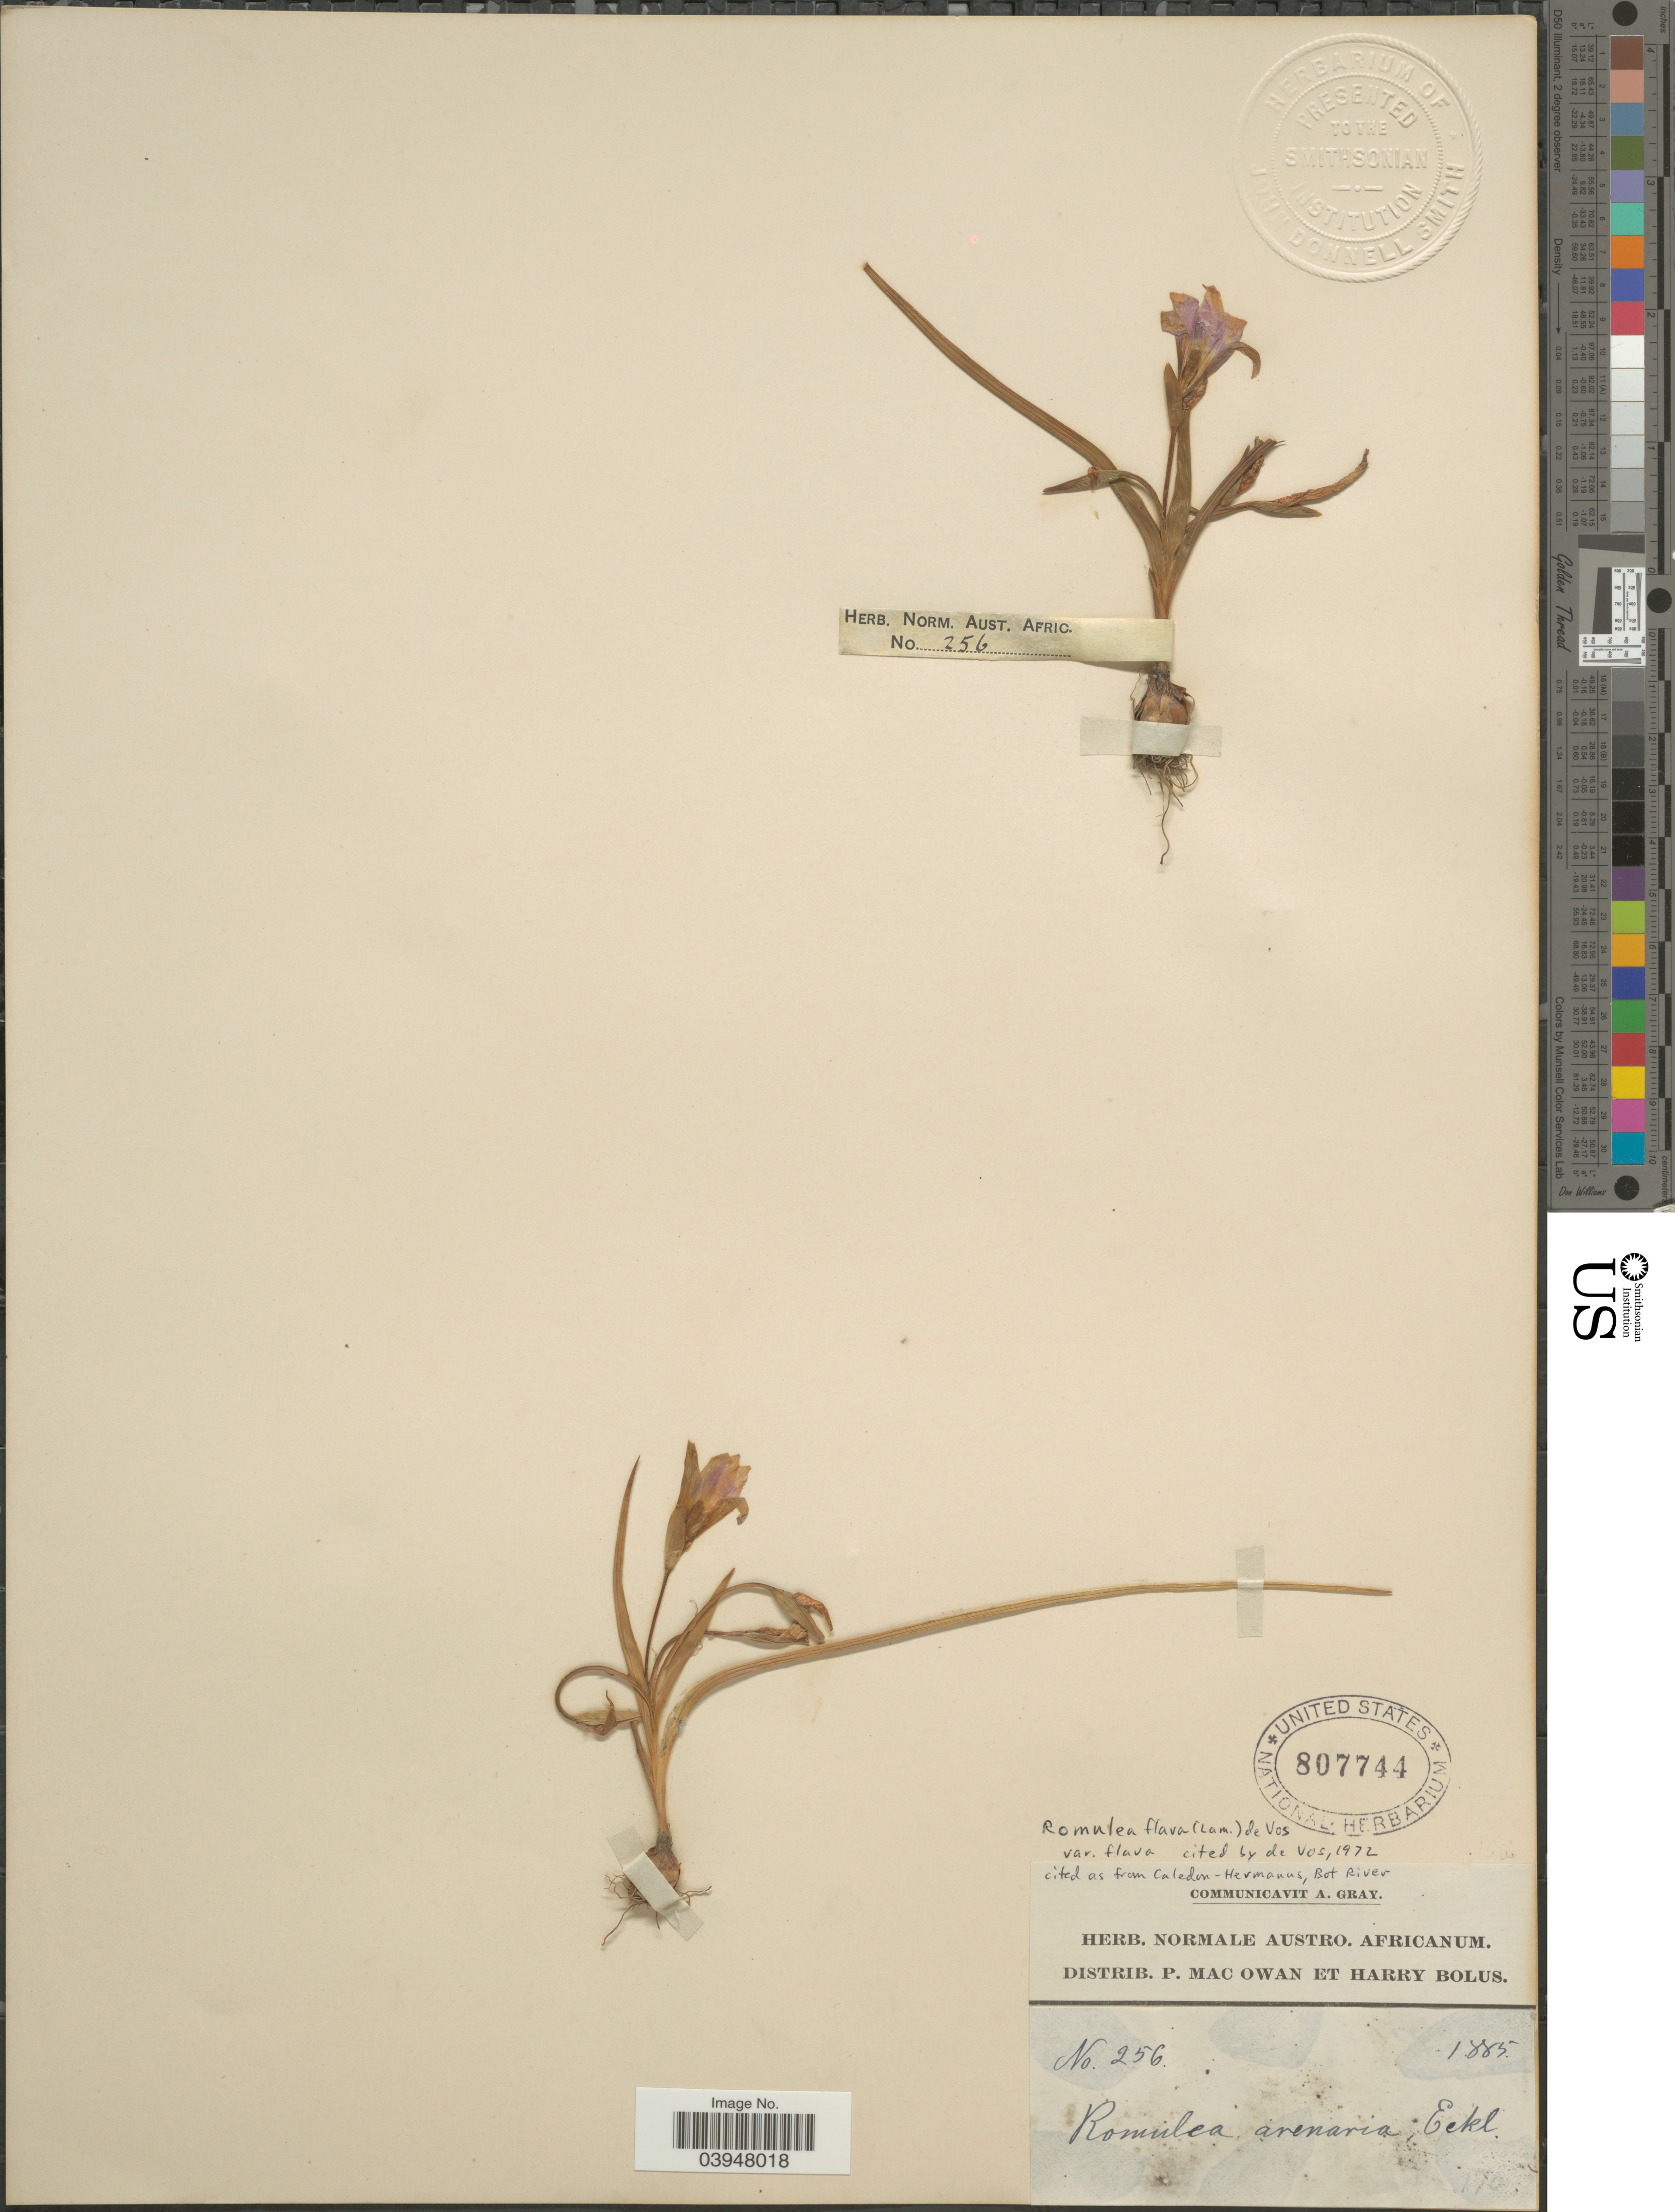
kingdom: Plantae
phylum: Tracheophyta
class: Liliopsida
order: Asparagales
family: Iridaceae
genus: Romulea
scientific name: Romulea flava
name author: (Lam.) M.P. de Vos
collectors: P. MacOwan & H. Bolus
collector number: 256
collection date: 1885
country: South Africa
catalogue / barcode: US 807744